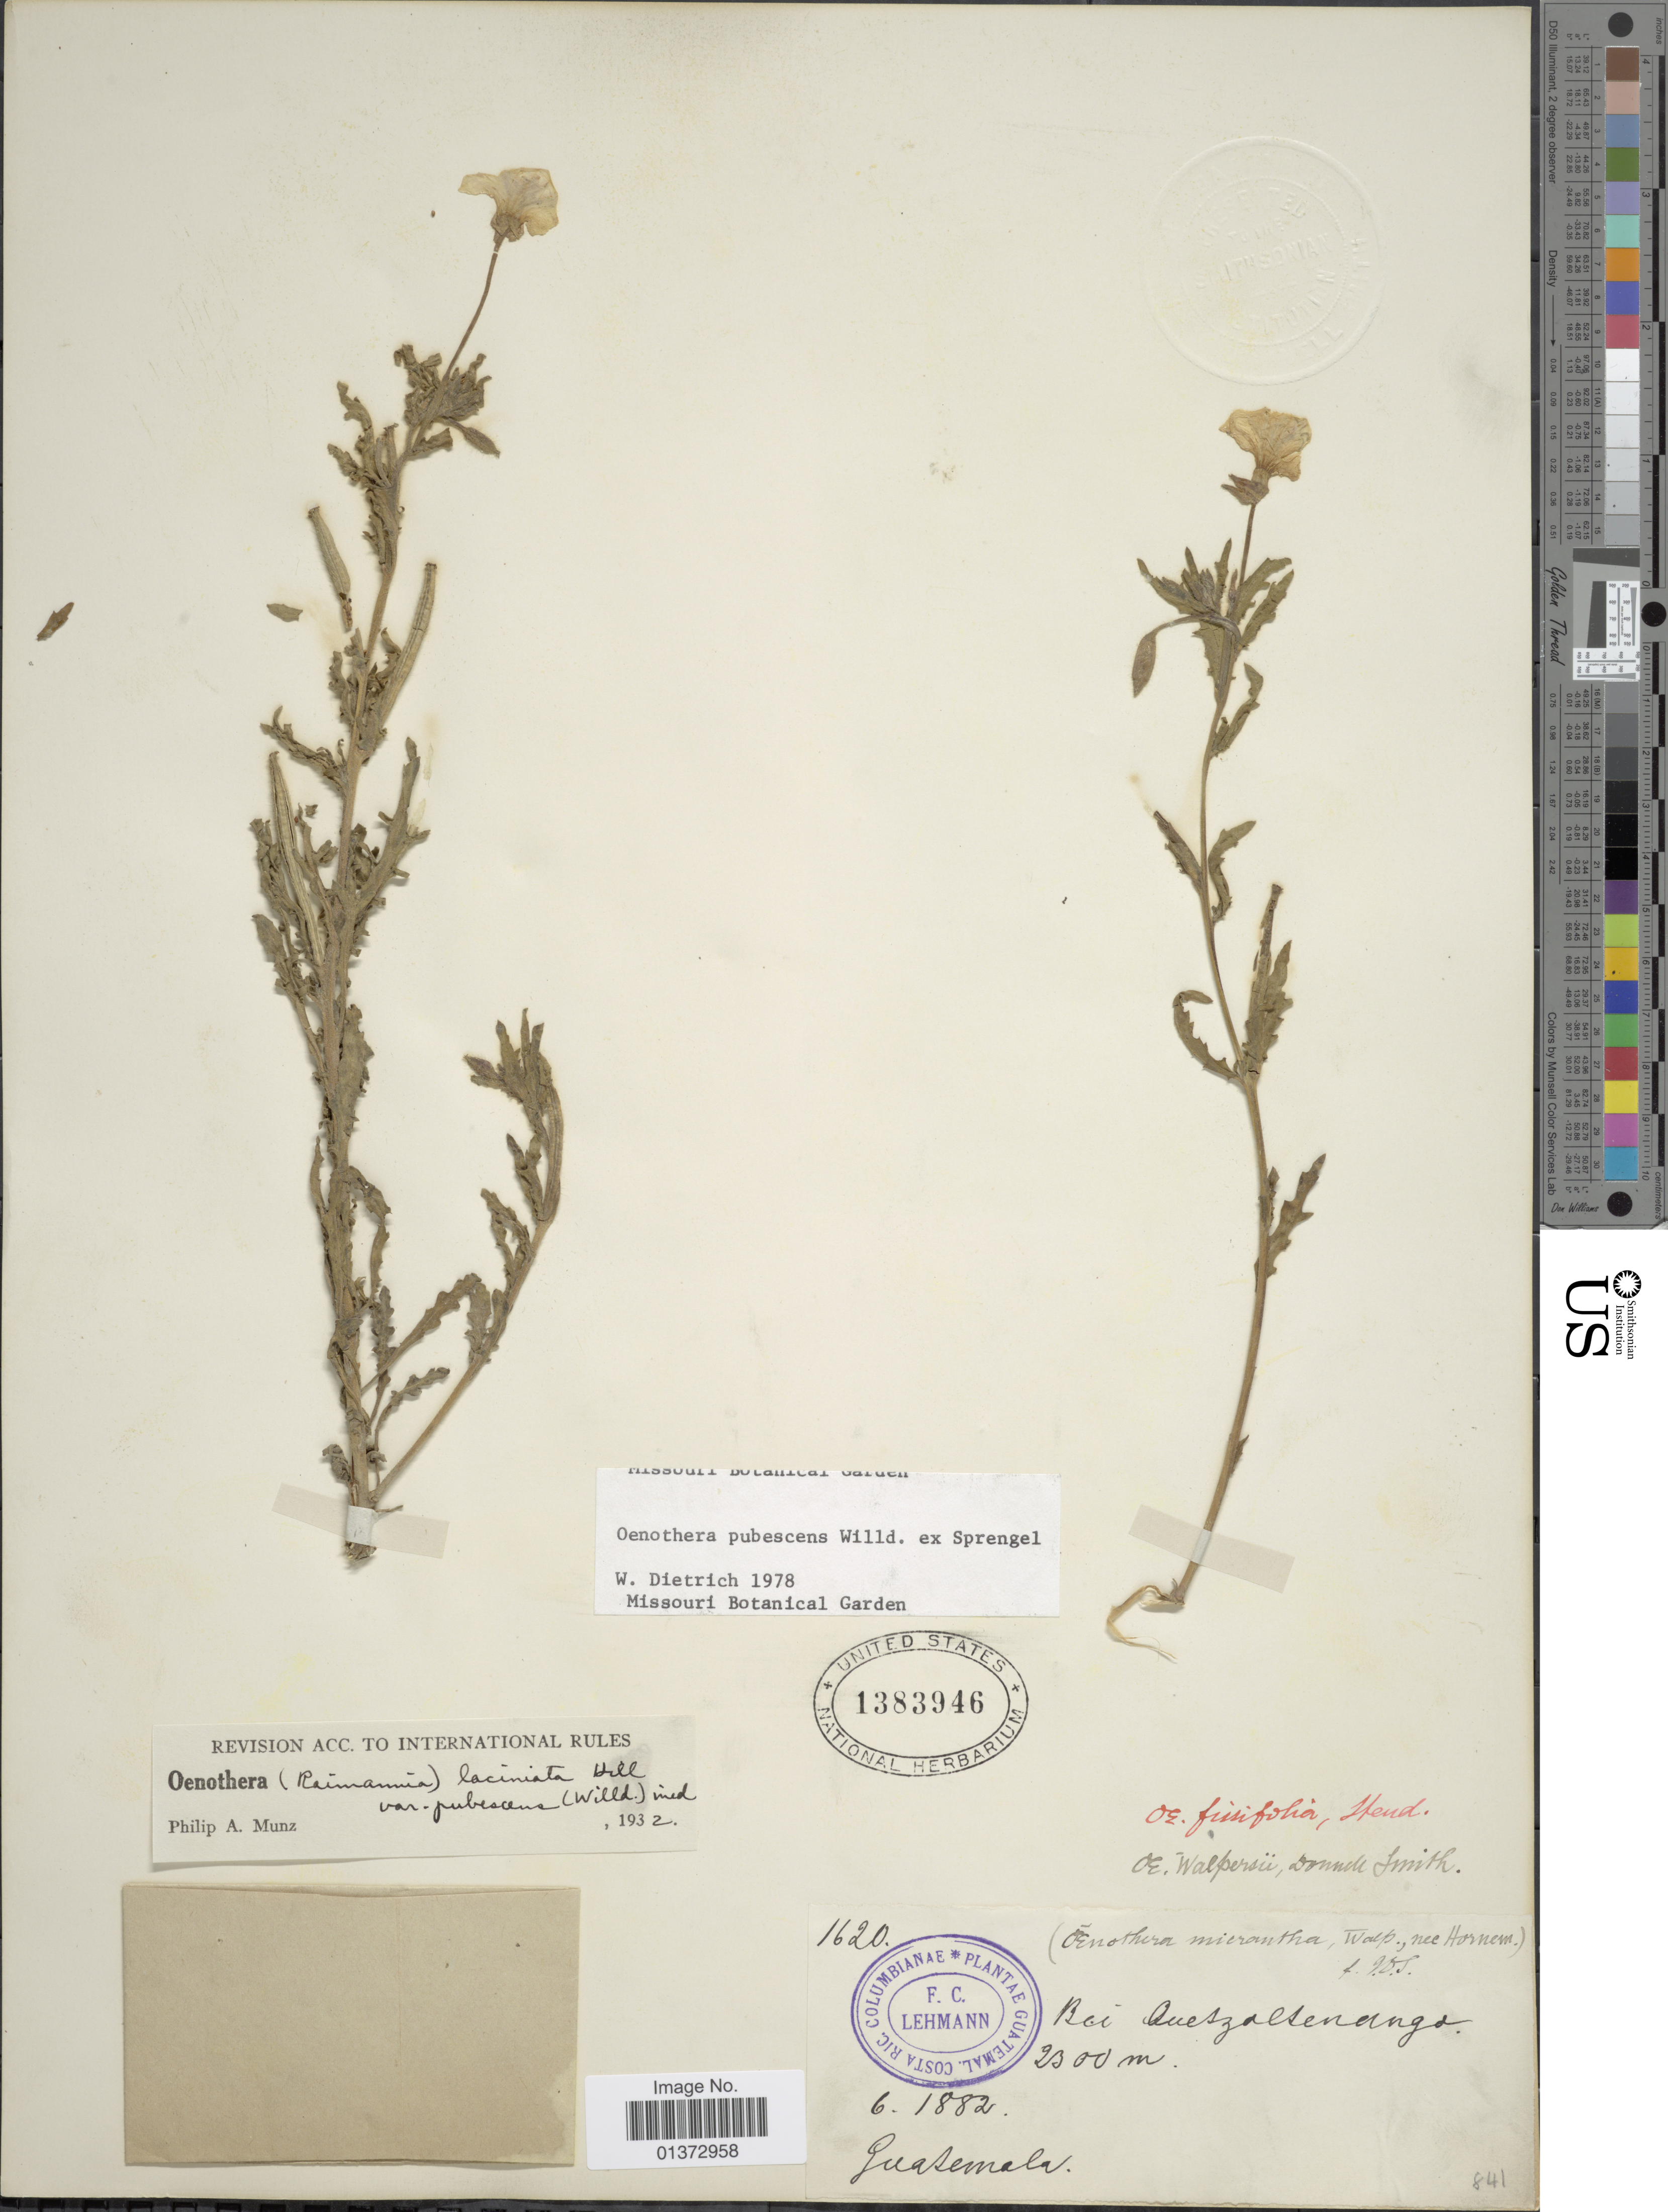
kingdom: Plantae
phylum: Tracheophyta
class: Magnoliopsida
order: Myrtales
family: Onagraceae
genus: Oenothera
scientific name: Oenothera pubescens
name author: Willd. ex Spreng.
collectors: F. C. Lehmann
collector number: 1620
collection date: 1882-06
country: Guatemala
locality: Bei Quetzaltenango.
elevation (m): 2300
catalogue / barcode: US 1383946